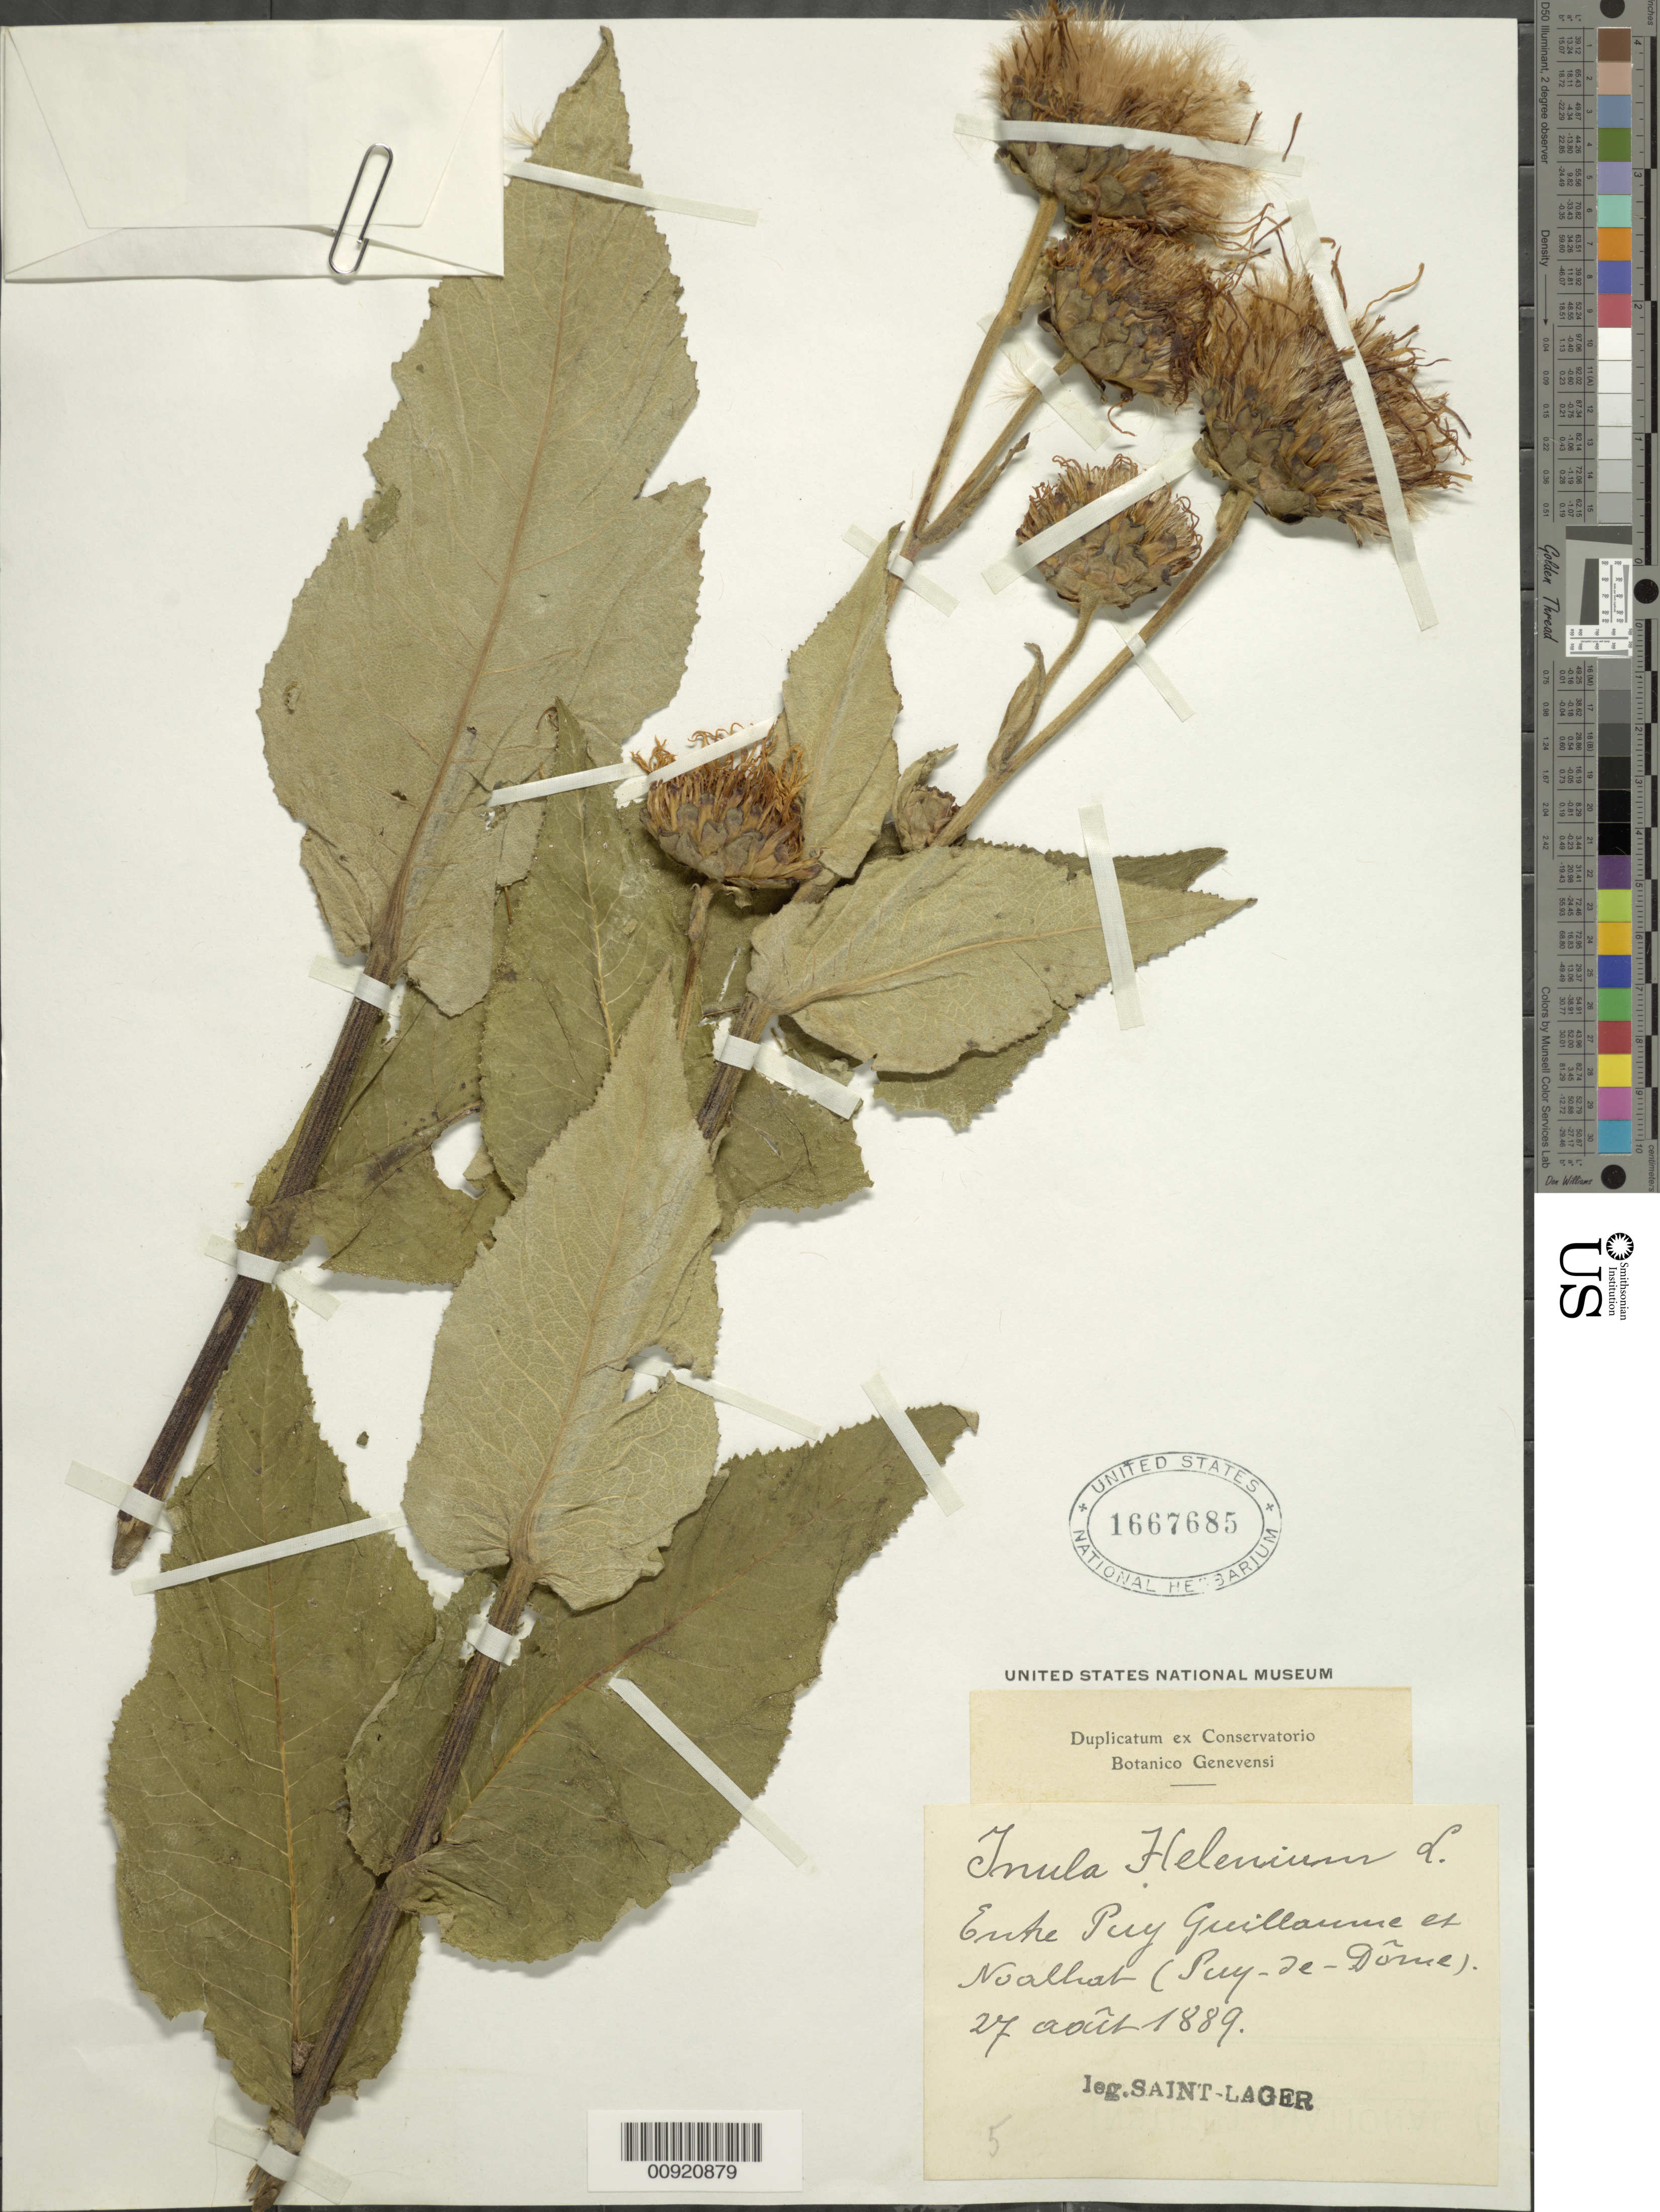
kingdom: Plantae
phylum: Tracheophyta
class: Magnoliopsida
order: Asterales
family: Asteraceae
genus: Inula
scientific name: Inula helenium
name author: L.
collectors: -. St. Lager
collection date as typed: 27 Aug 1889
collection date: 1889-08-27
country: France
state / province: Auvergne-Rhône-Alpes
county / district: Puy-de-Dõme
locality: Erche Puy Guillaume es Noalhab (Puy-de-Dõme)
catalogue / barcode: US 1667685